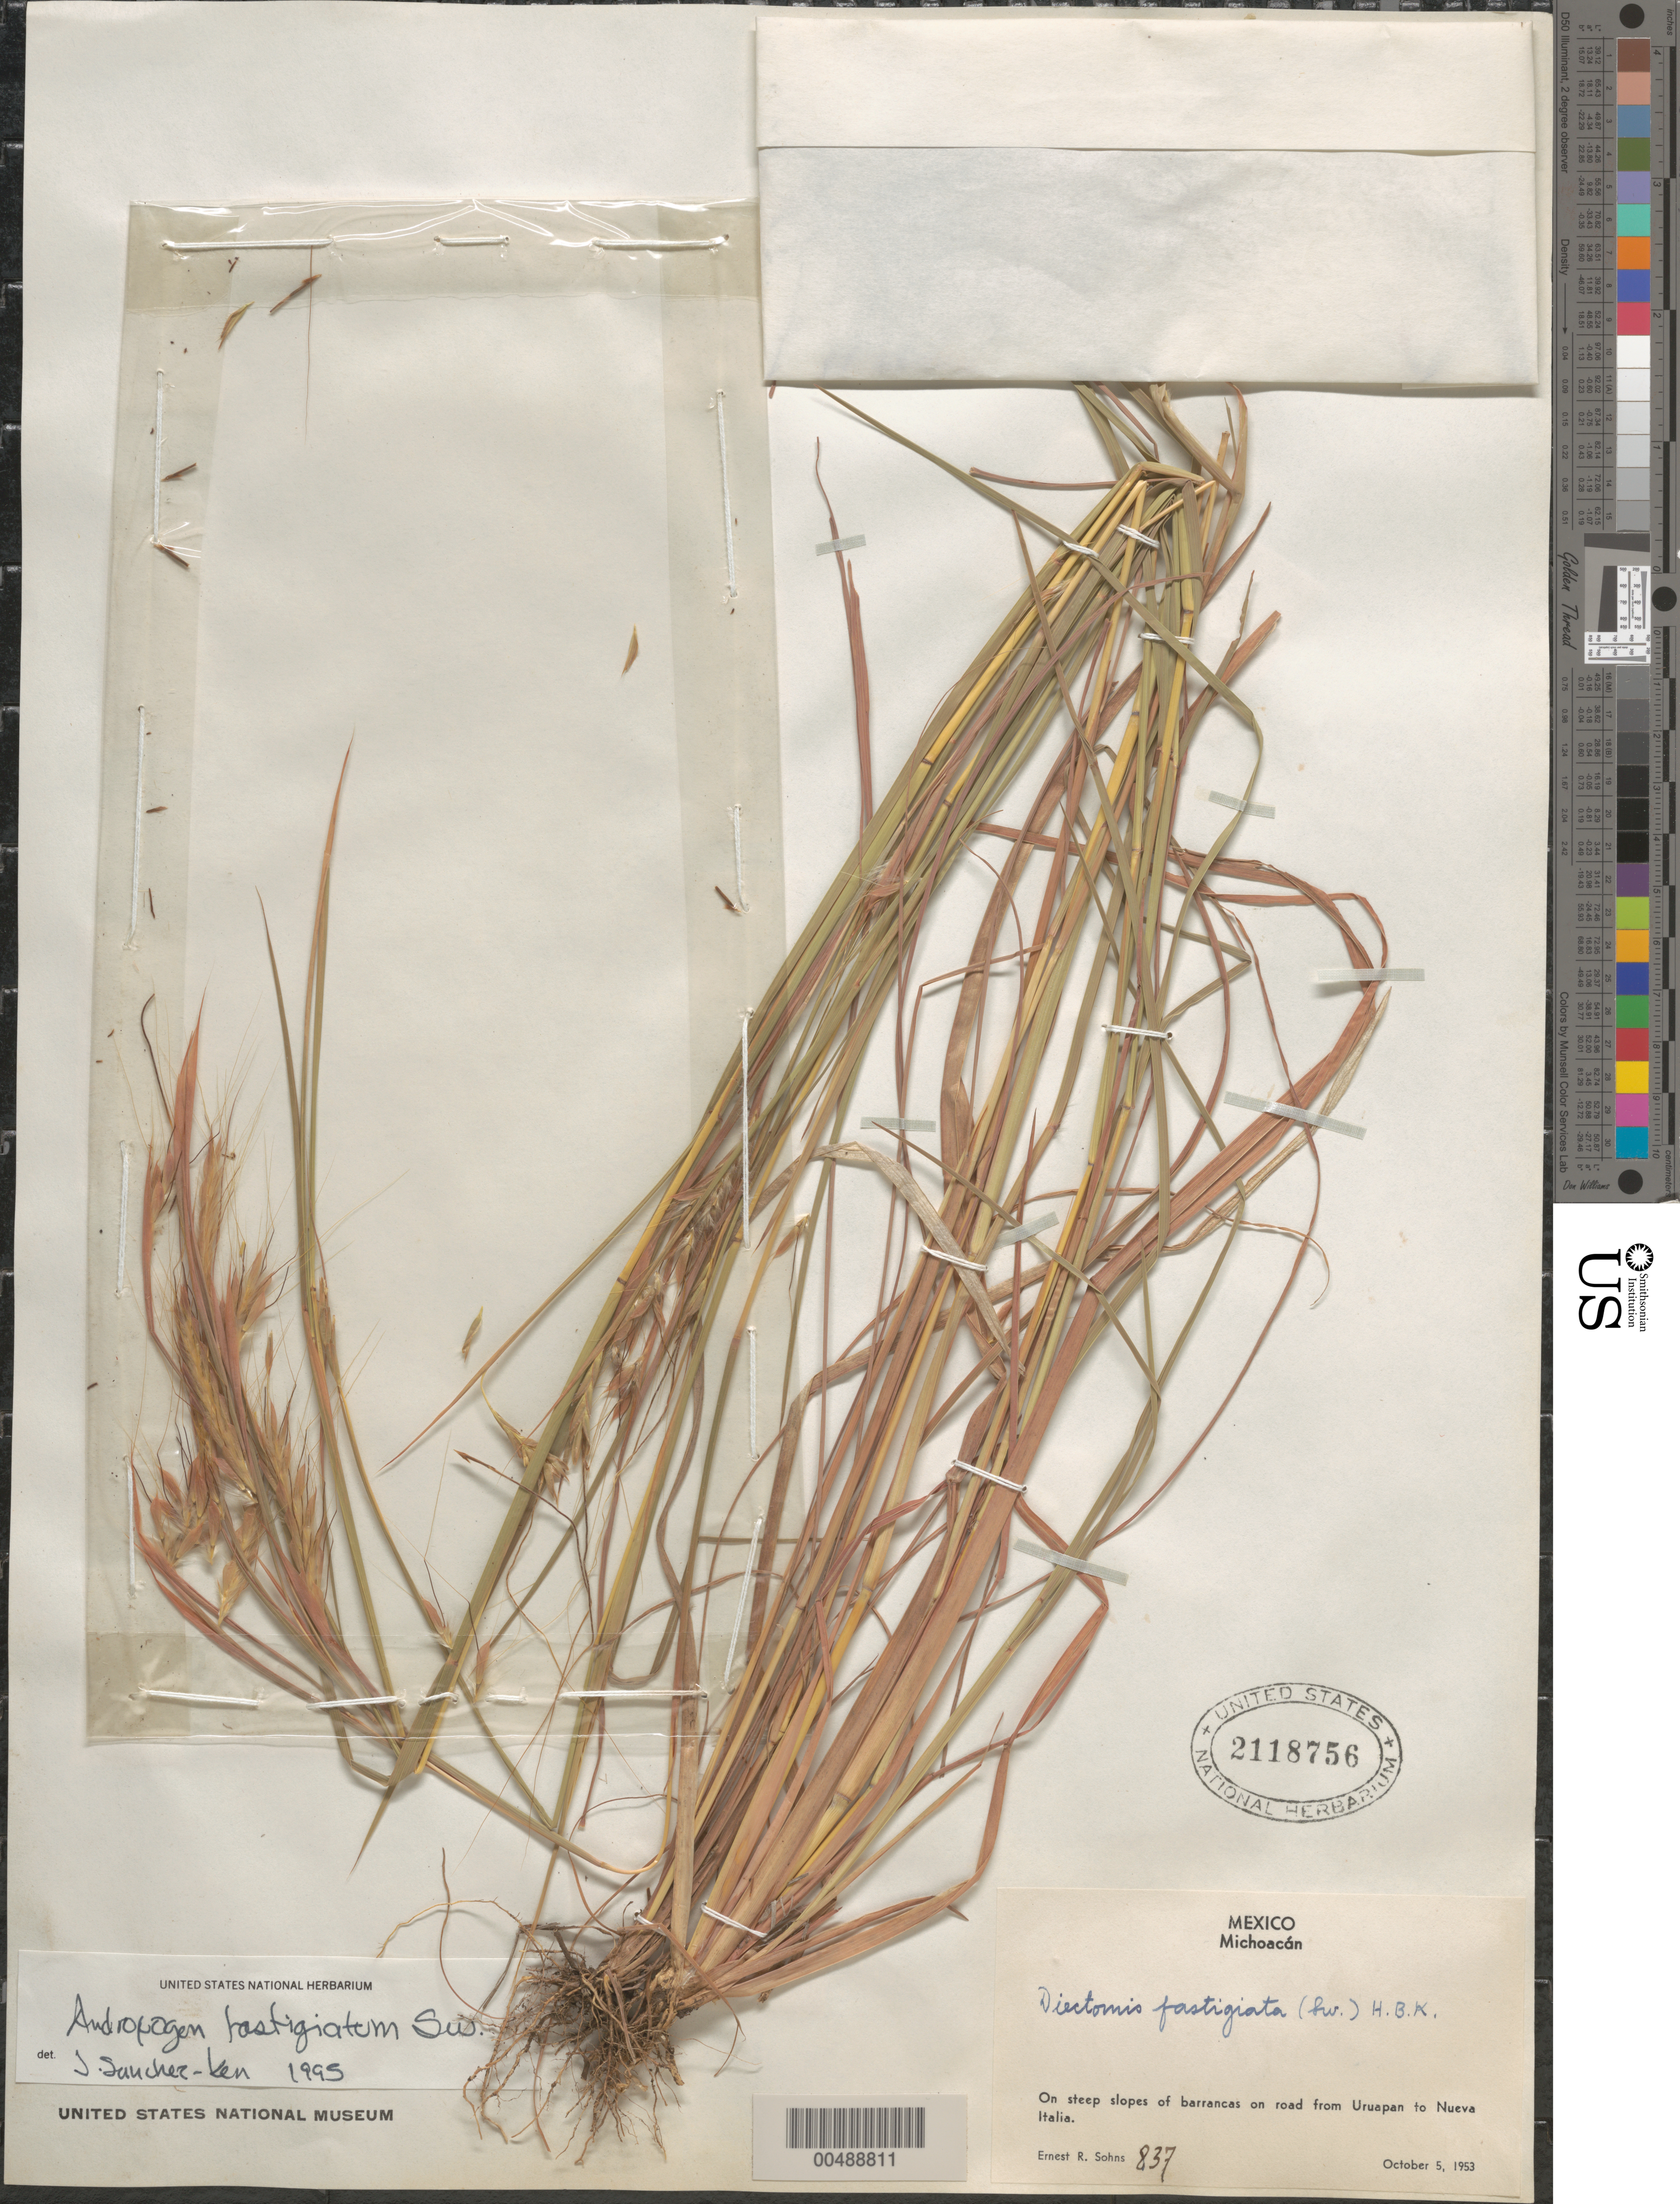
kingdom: Plantae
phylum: Tracheophyta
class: Liliopsida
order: Poales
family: Poaceae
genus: Andropogon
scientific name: Andropogon fastigiatus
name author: Sw.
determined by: Sánchez-Ken, J. G.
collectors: E. R. Sohns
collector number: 837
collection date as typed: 5 Oct 1953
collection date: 1953-10-05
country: Mexico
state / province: Michoacán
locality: On Rd from Uruapan to Nueva Italia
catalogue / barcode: US 2118756